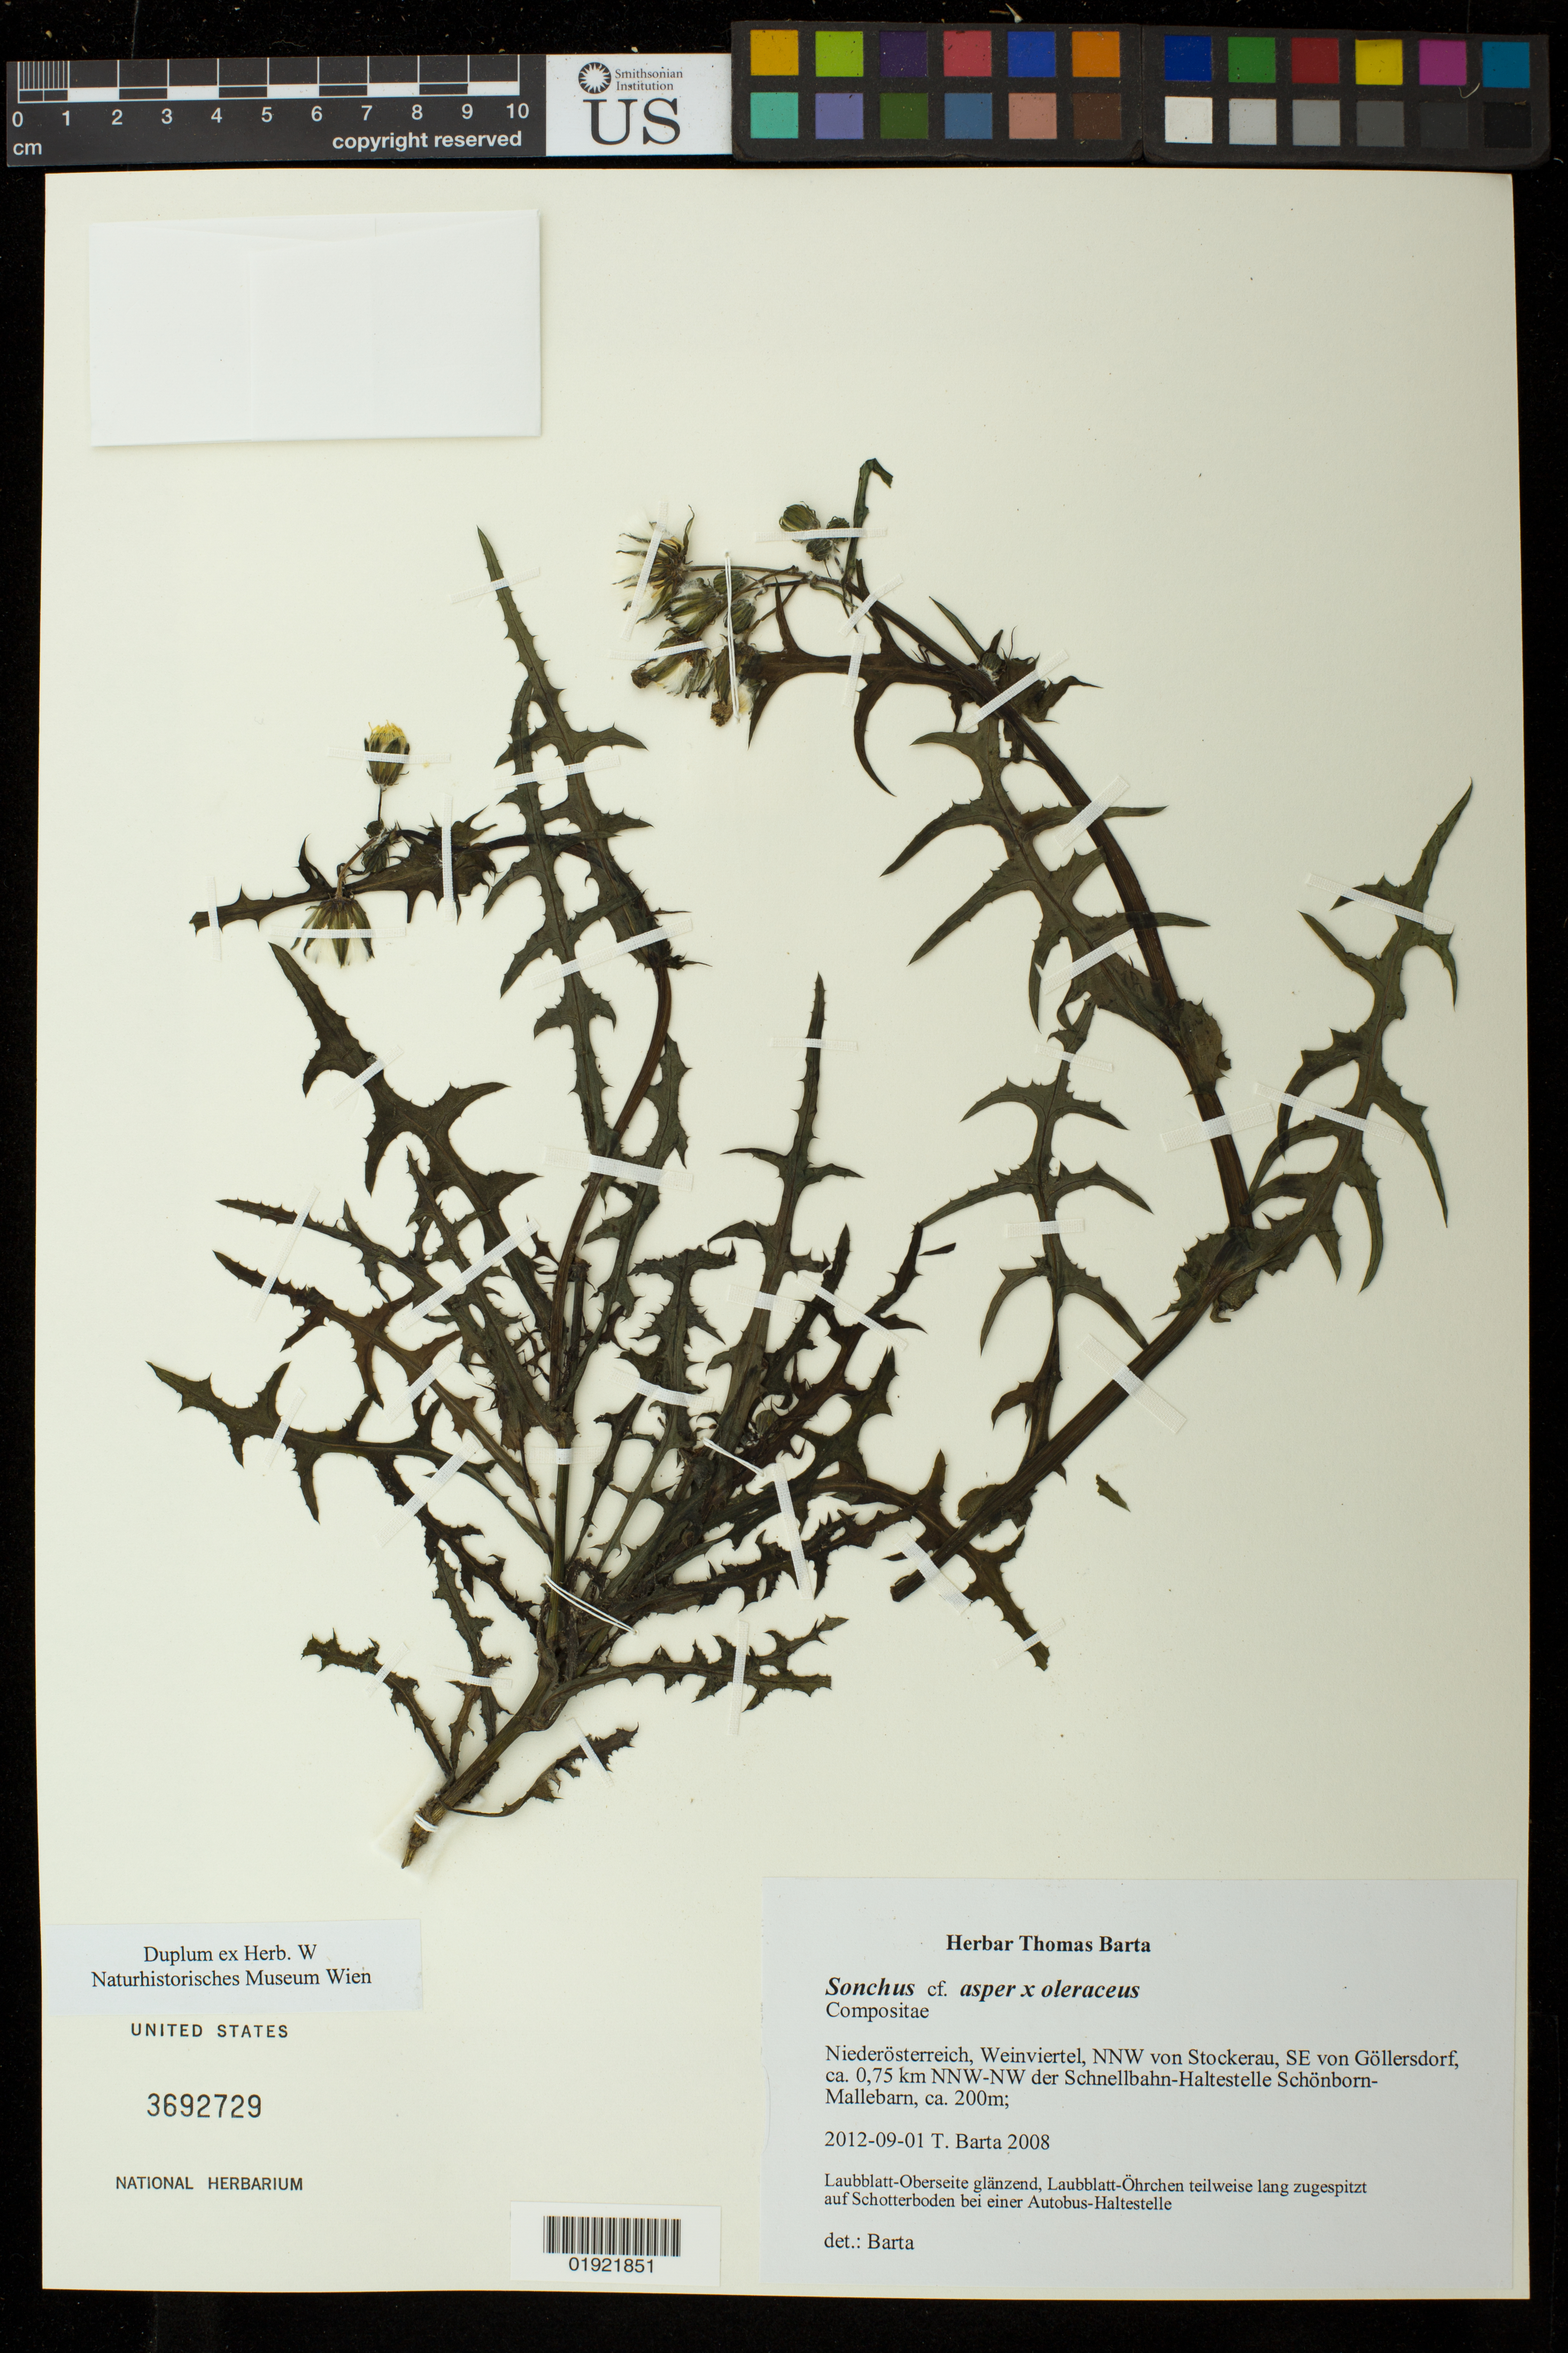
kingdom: Plantae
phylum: Tracheophyta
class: Magnoliopsida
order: Asterales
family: Asteraceae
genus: Sonchus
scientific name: Sonchus asper x S. oleraceus L.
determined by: Barta, Thomas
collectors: T. Barta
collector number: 2008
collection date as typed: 2012-09-01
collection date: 2012-01-09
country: Austria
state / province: Niederosterreich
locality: Niederosterreich, Weinviertel, NNW von Stockerau, SE von Göllersdorf, ca. 0,75 km NNW-NW der Schnellbahn-Haltestelle SchönbornMallebarn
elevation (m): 200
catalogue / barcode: US 3692729